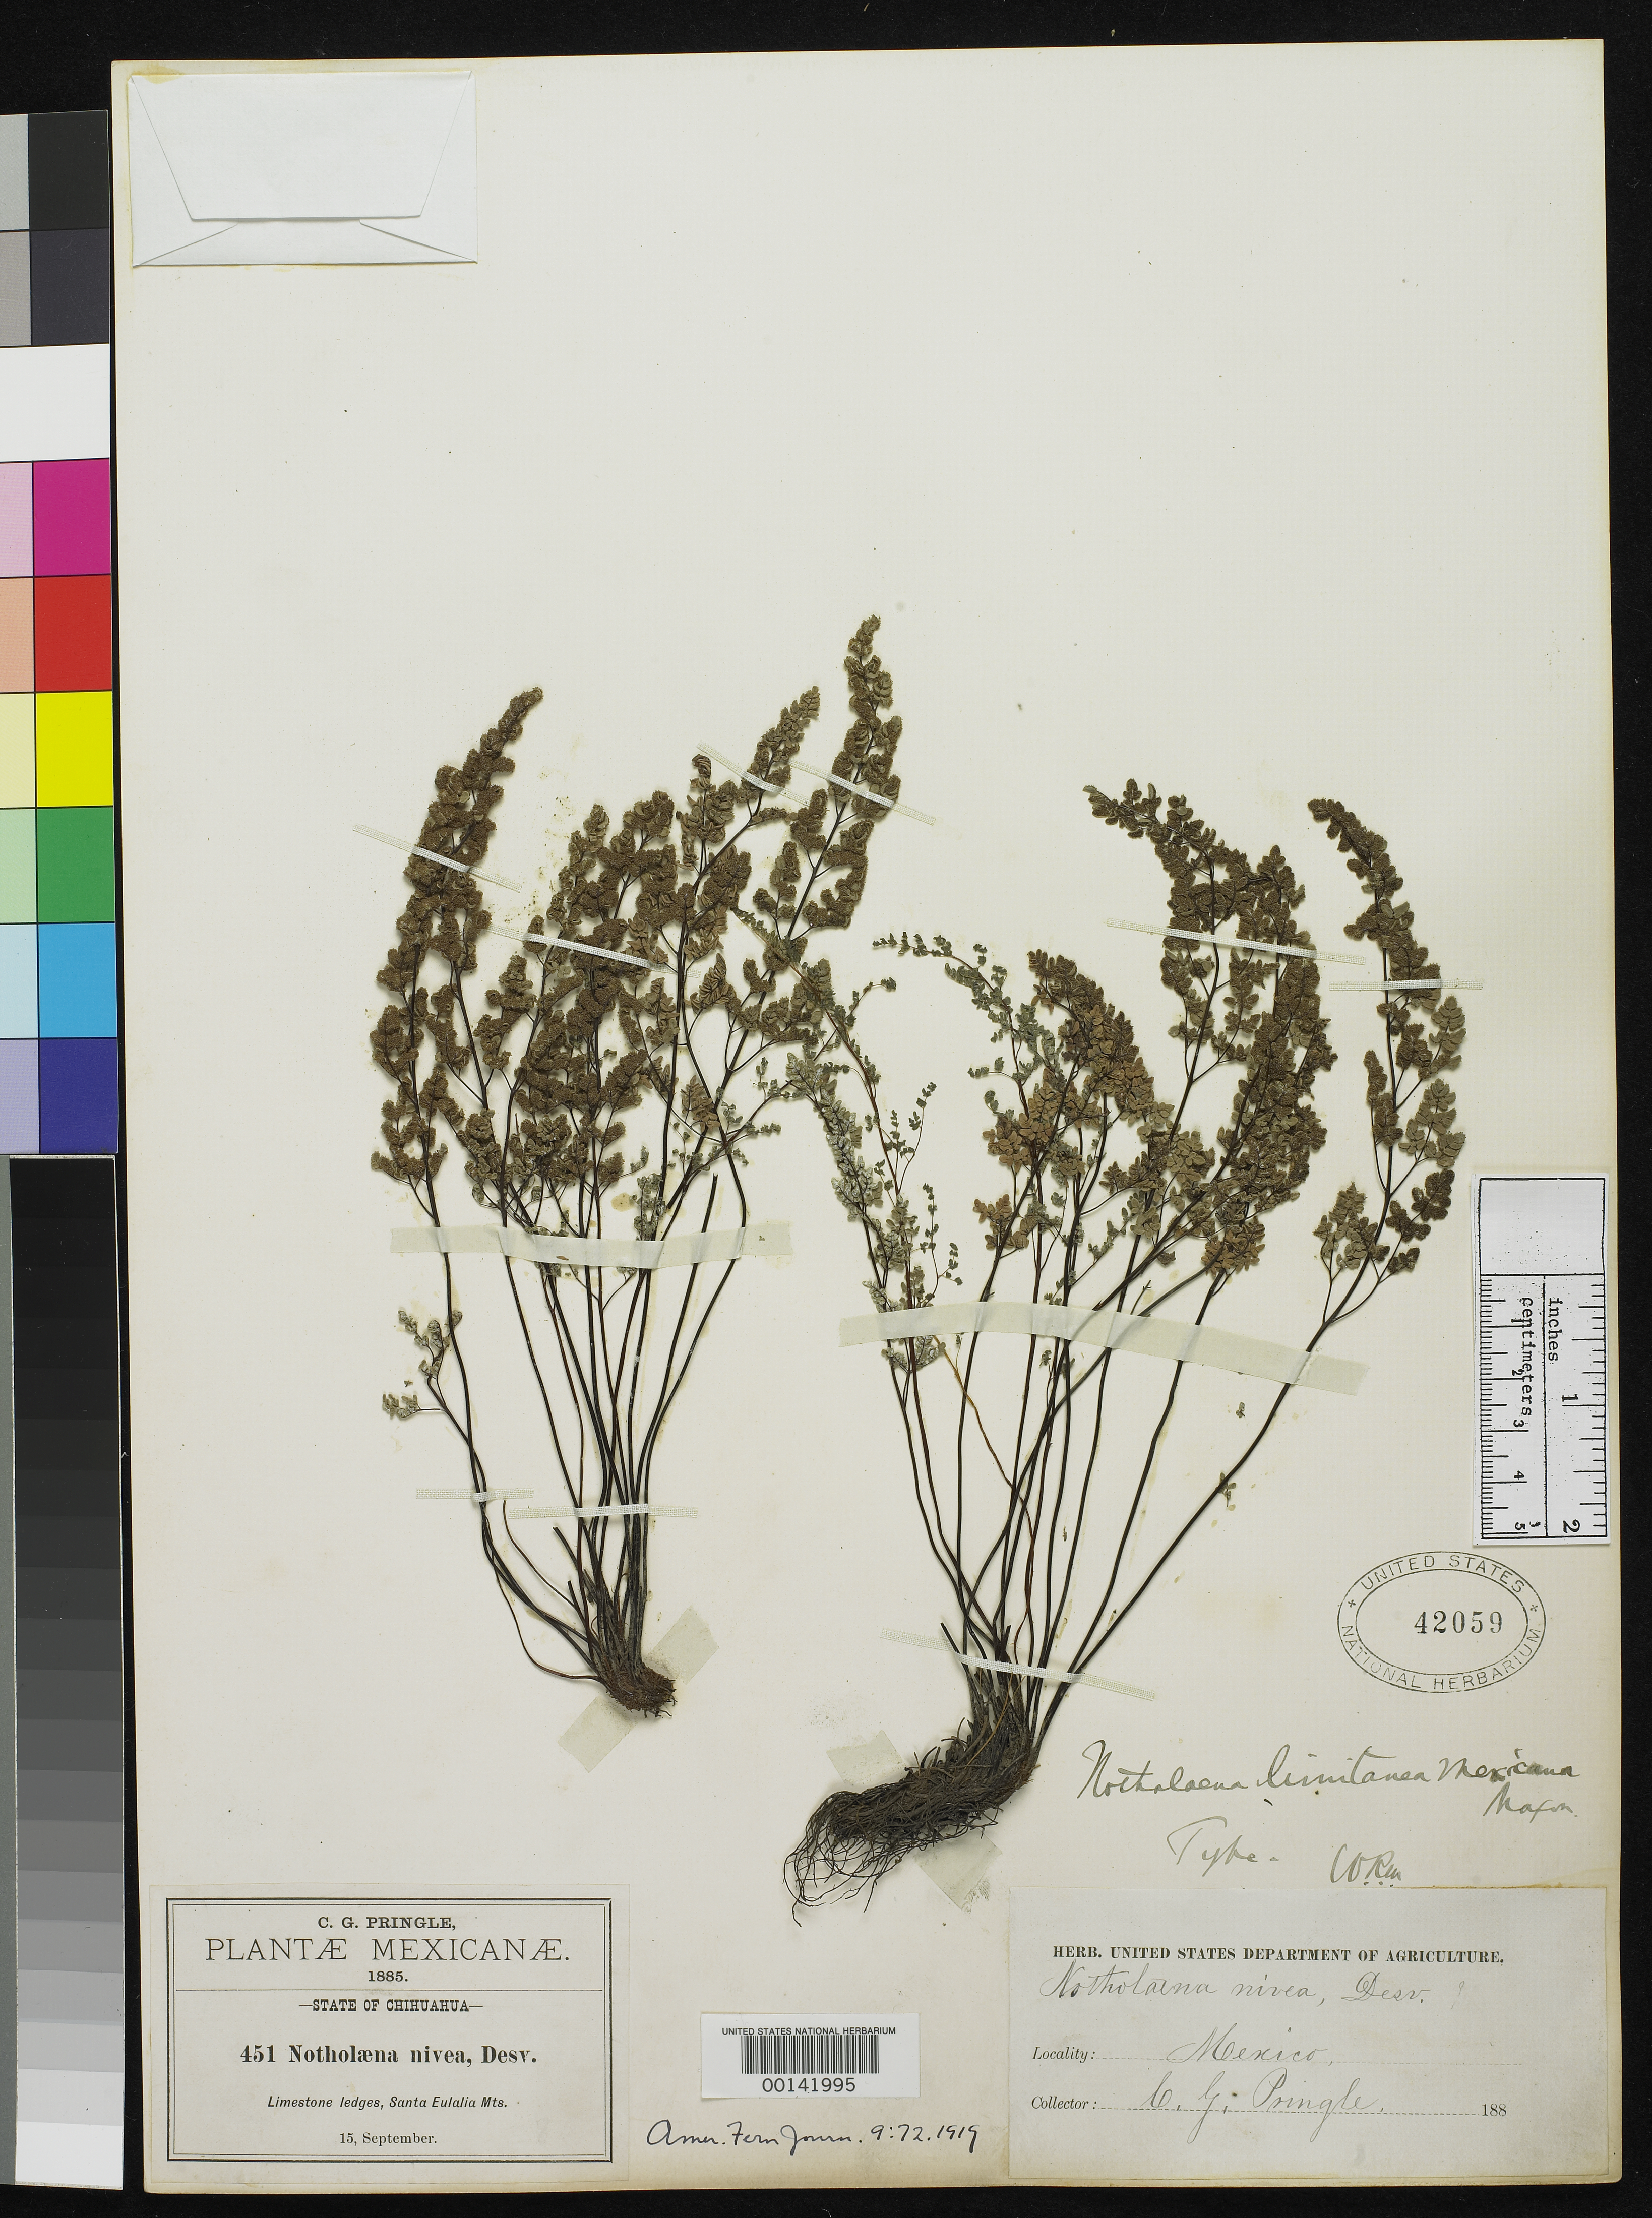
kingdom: Plantae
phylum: Tracheophyta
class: Polypodiopsida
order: Polypodiales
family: Pteridaceae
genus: Notholaena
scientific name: Notholaena limitanea subsp. mexicana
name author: Maxon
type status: Holotype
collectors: C. G. Pringle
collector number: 451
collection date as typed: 15 Sep 1885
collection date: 1885-09-15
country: Mexico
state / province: Chihuahua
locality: Santa Eulalia Mountains.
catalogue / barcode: US 42059